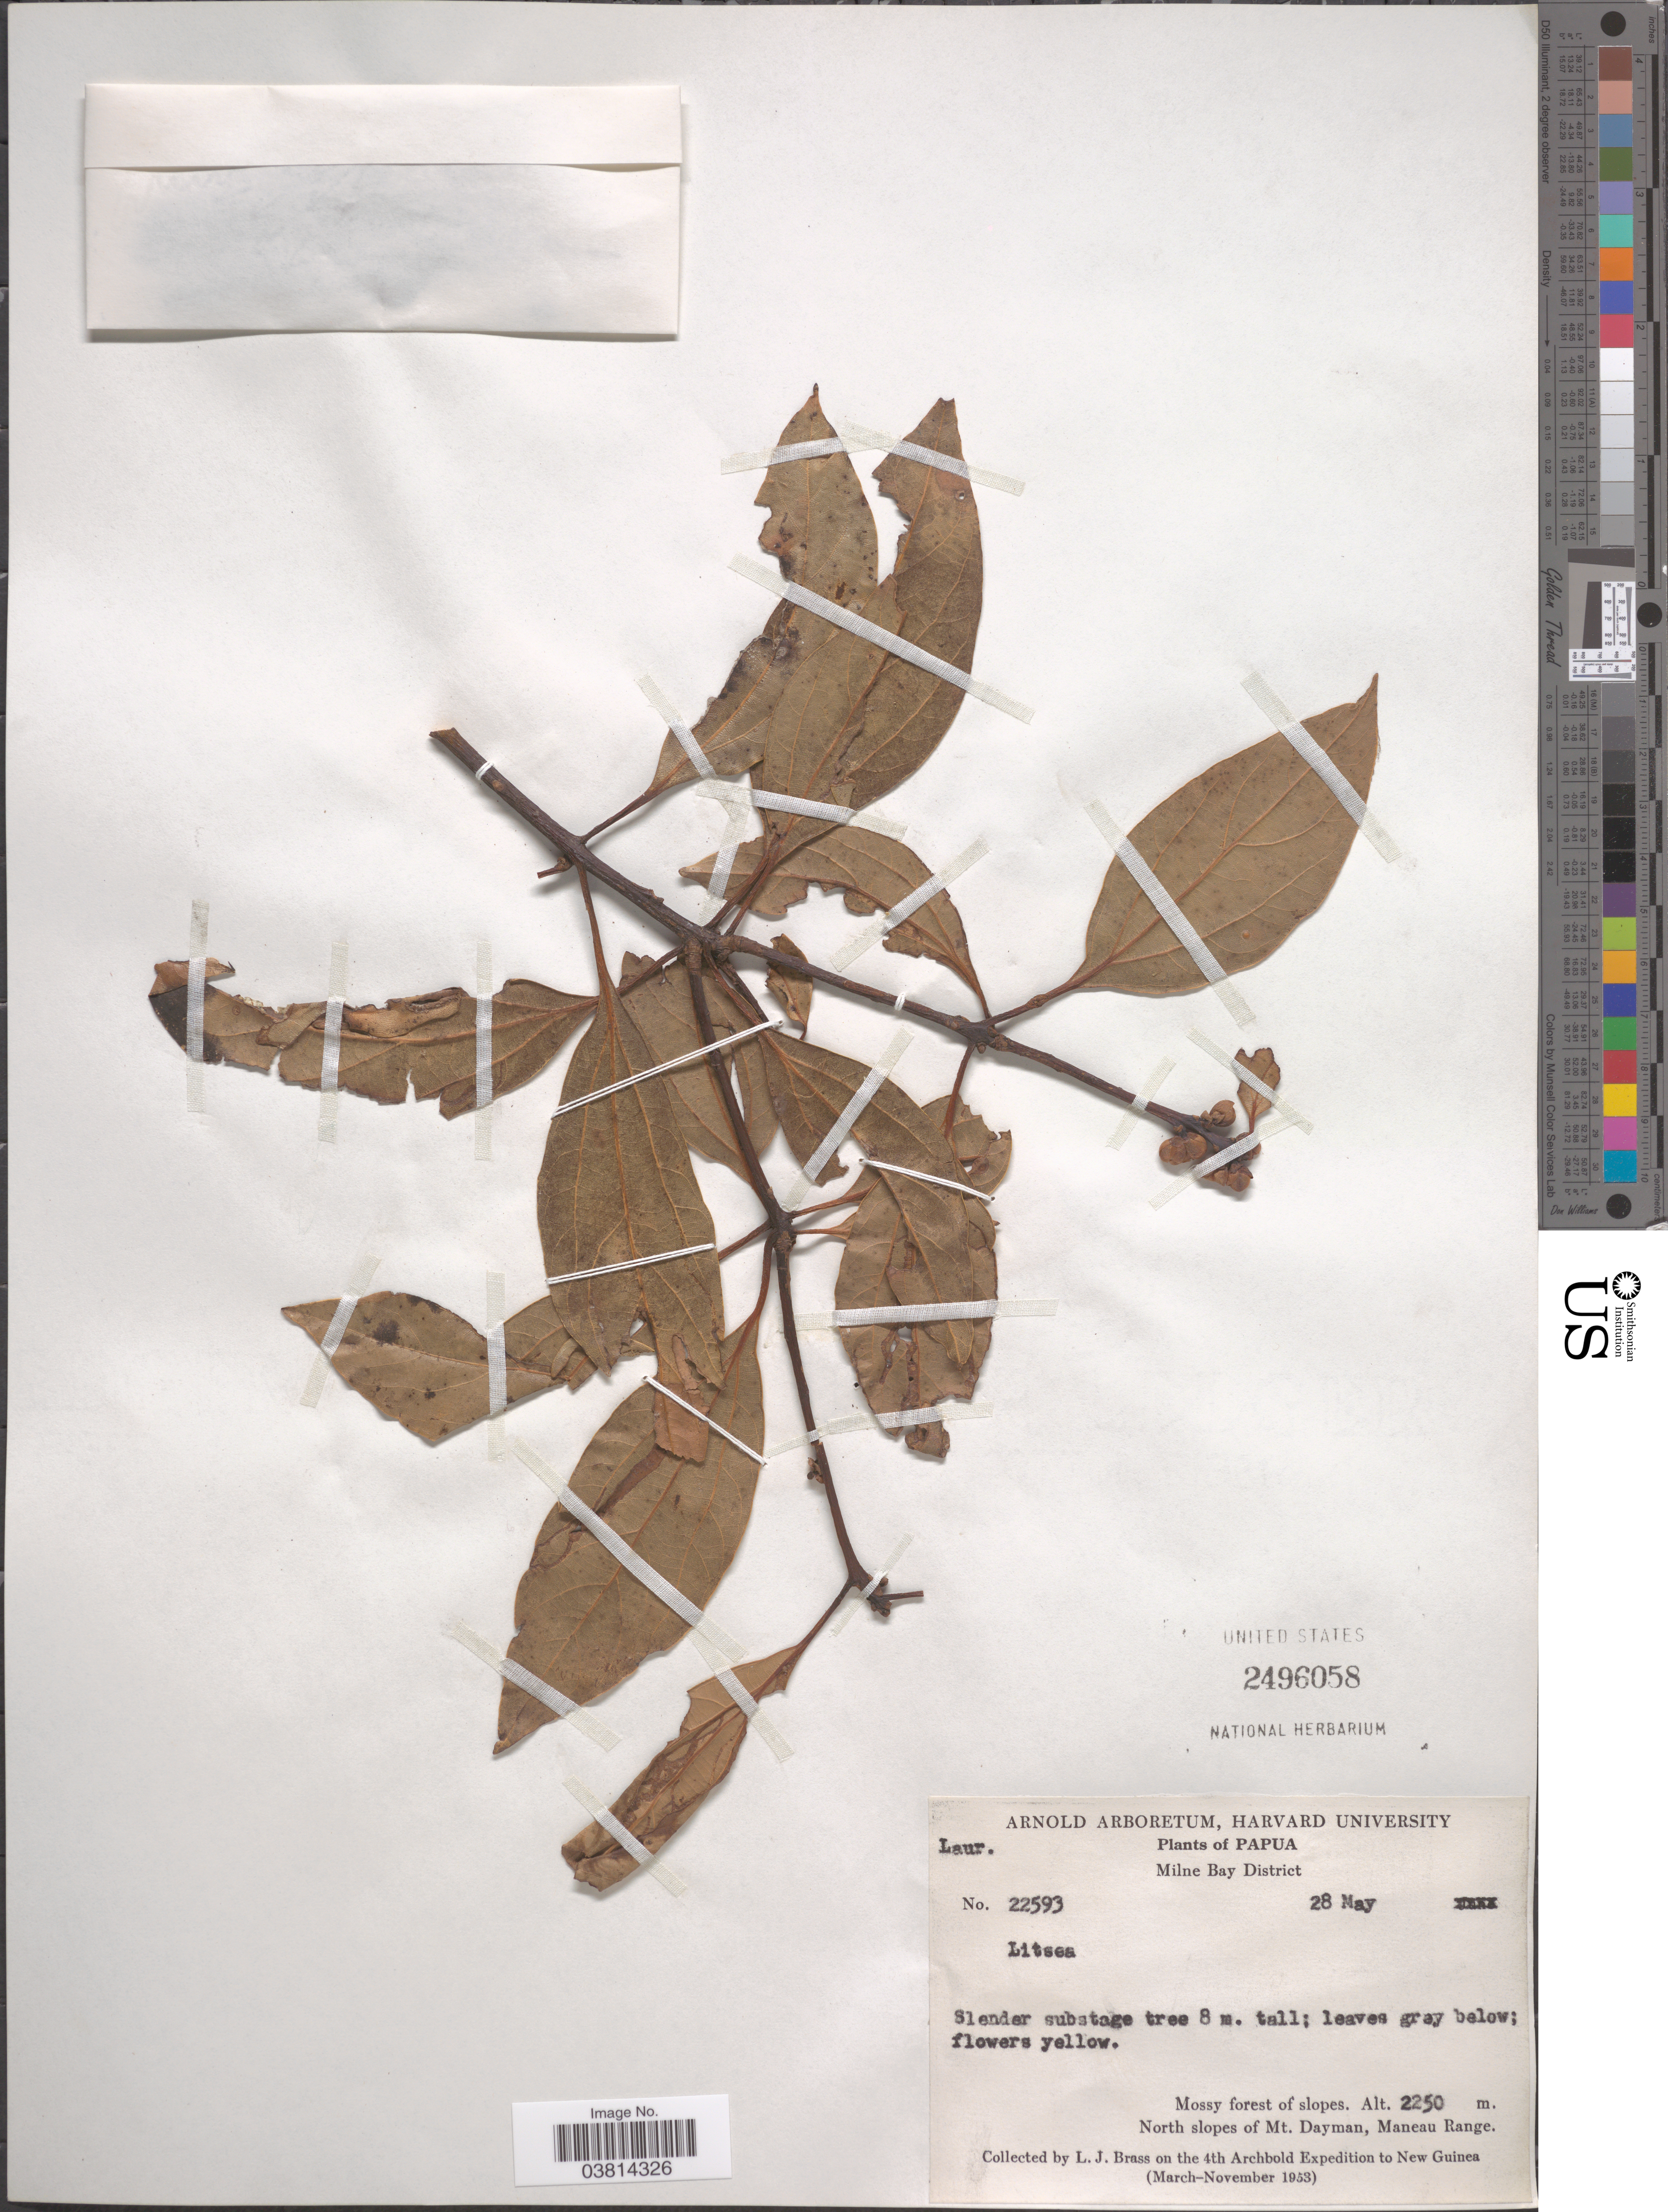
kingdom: Plantae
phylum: Tracheophyta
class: Magnoliopsida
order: Laurales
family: Lauraceae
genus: Litsea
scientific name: Litsea sp.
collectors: L. J. Brass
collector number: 22593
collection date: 1953-05-28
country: Papua New Guinea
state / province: Milne Bay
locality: Papua. Milne Bay District. North slopes of Mt. Dayman, Maneau Range.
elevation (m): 2250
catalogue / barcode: US 2496058